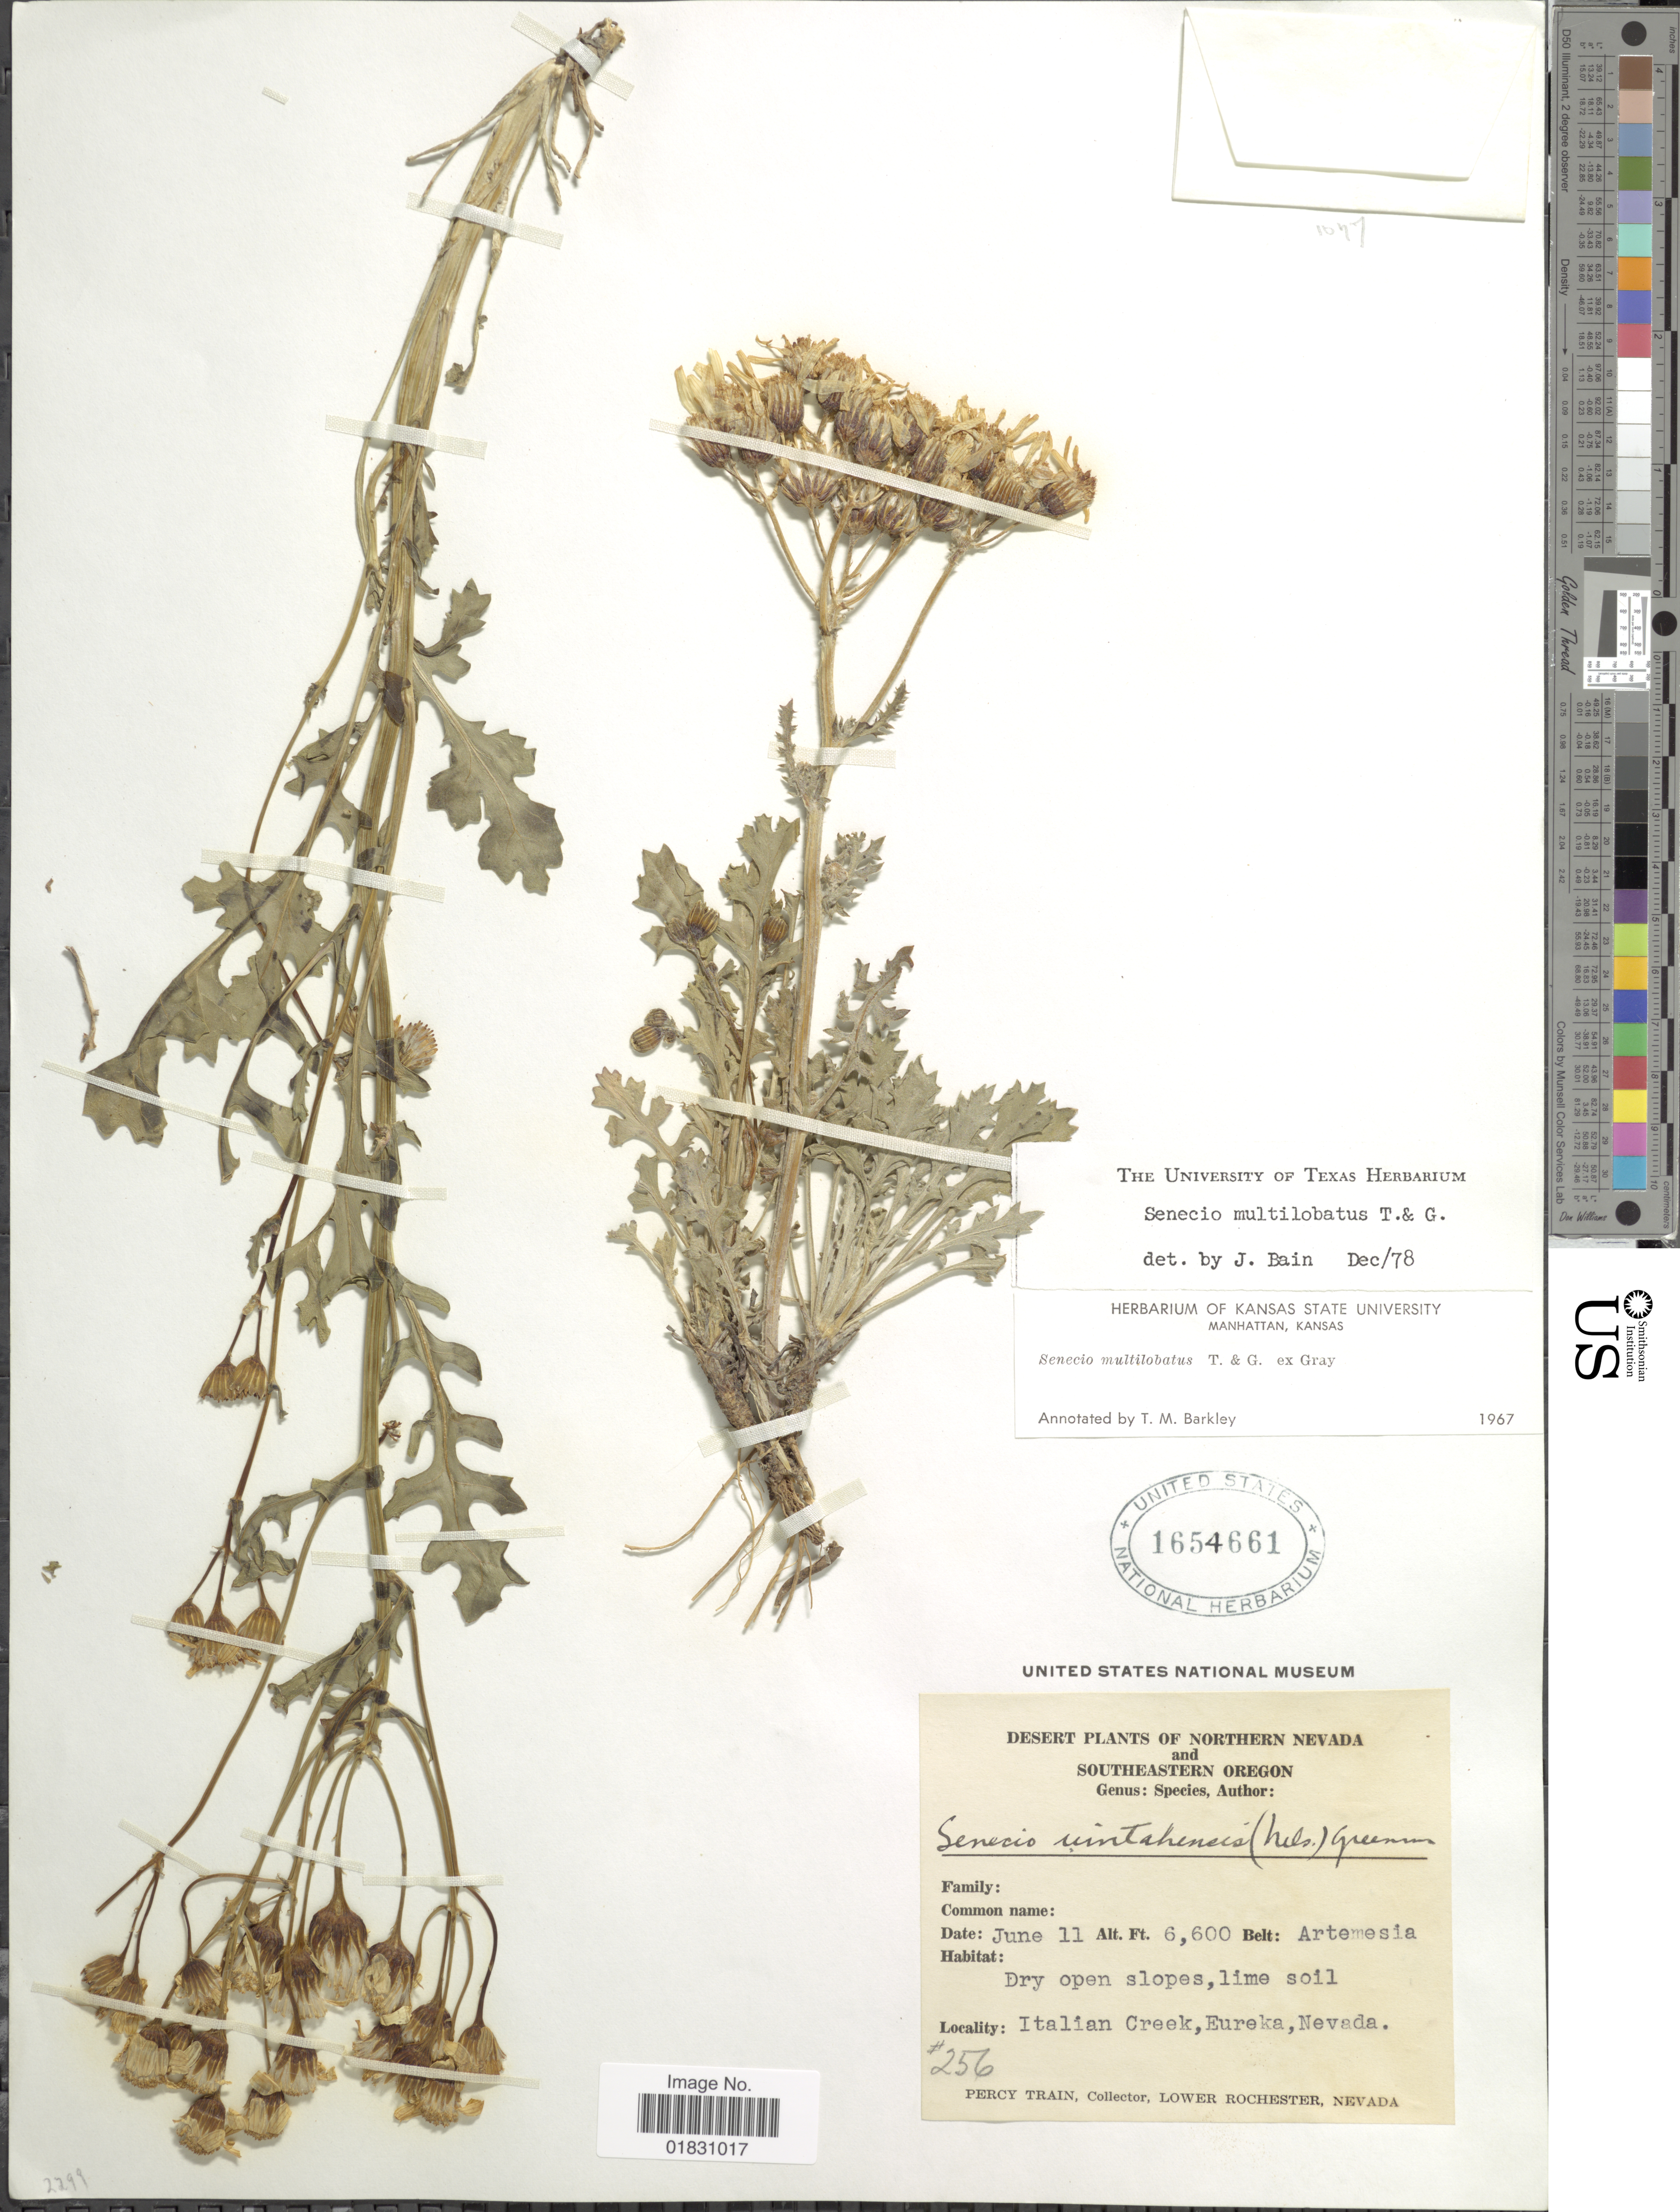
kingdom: Plantae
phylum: Tracheophyta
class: Magnoliopsida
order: Asterales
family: Asteraceae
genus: Packera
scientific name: Packera multilobata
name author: (Torr. & A. Gray) W.A. Weber & Á. Löve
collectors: P. Train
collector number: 256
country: United States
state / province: Nevada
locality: Northern Nevada, Italian Creek, Eureka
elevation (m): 2012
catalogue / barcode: US 1654661